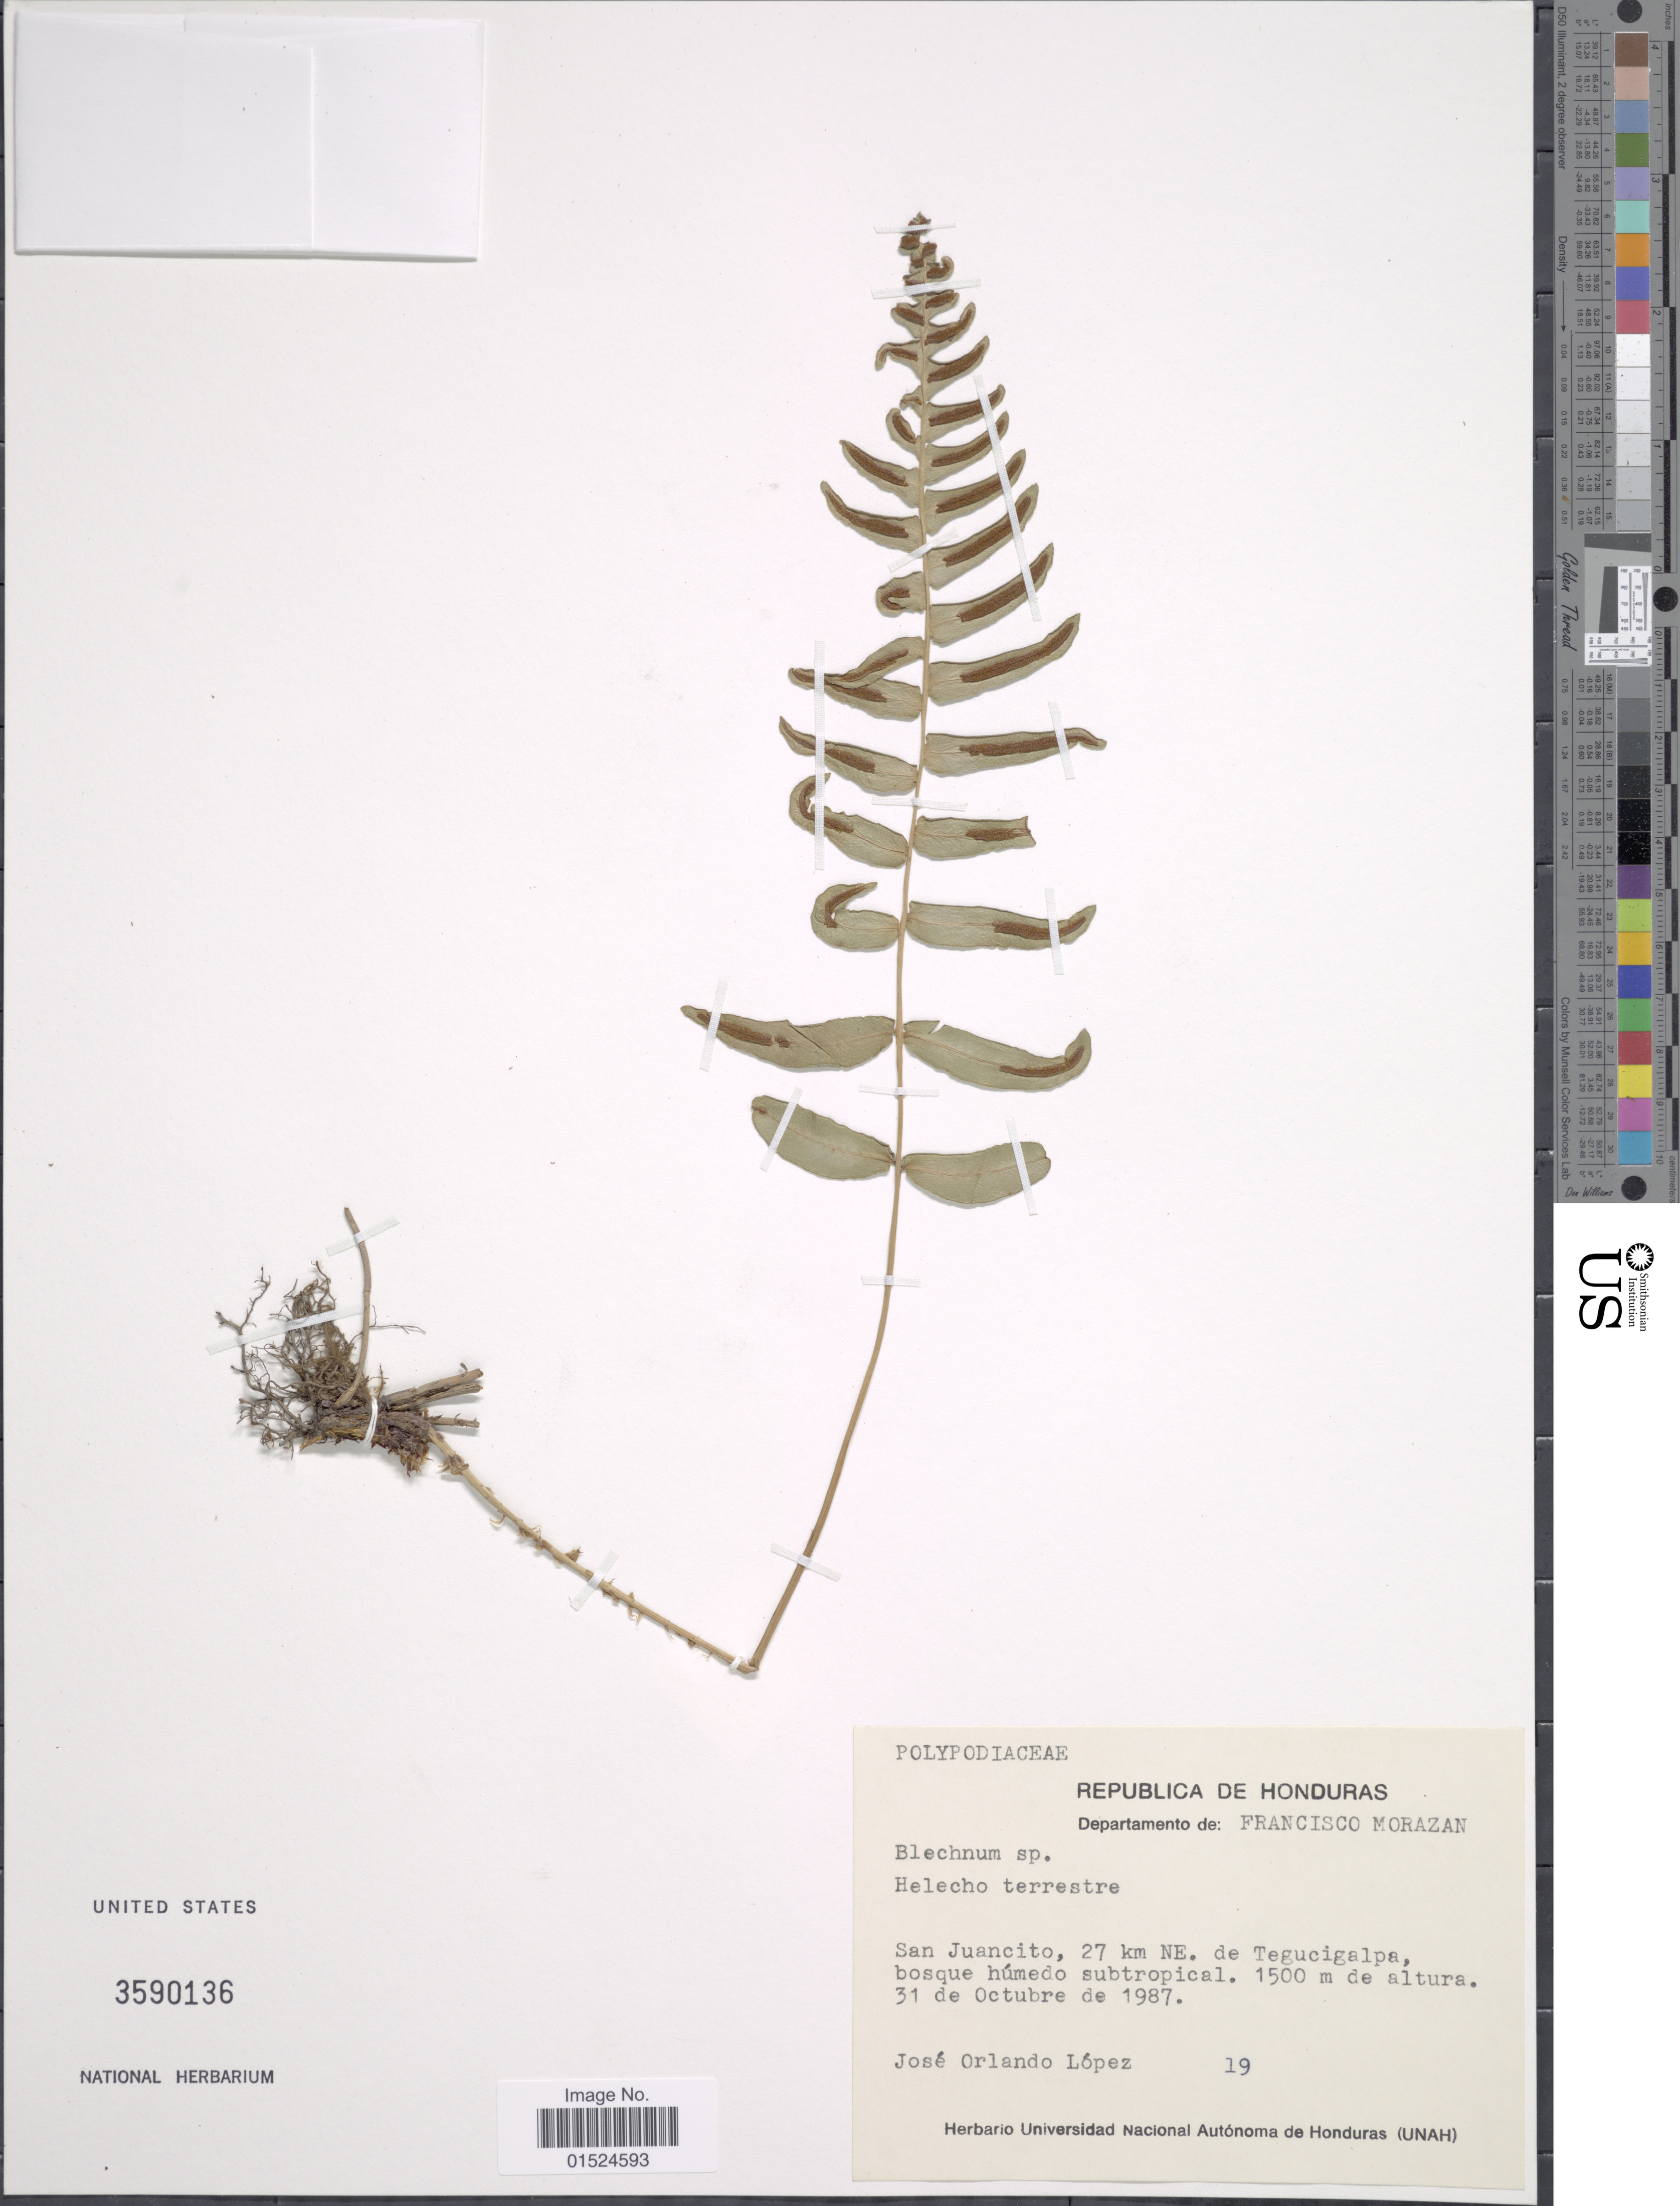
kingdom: Plantae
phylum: Tracheophyta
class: Polypodiopsida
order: Polypodiales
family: Blechnaceae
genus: Blechnum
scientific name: Blechnum terrestre comb. in ed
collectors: J. Lopez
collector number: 19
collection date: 1987-10-31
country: Honduras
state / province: Fco. Morazán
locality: San Juancito, 27 km NE. de Tegucigalpa, bosque húmedo subtropical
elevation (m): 1500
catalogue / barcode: US 3590136